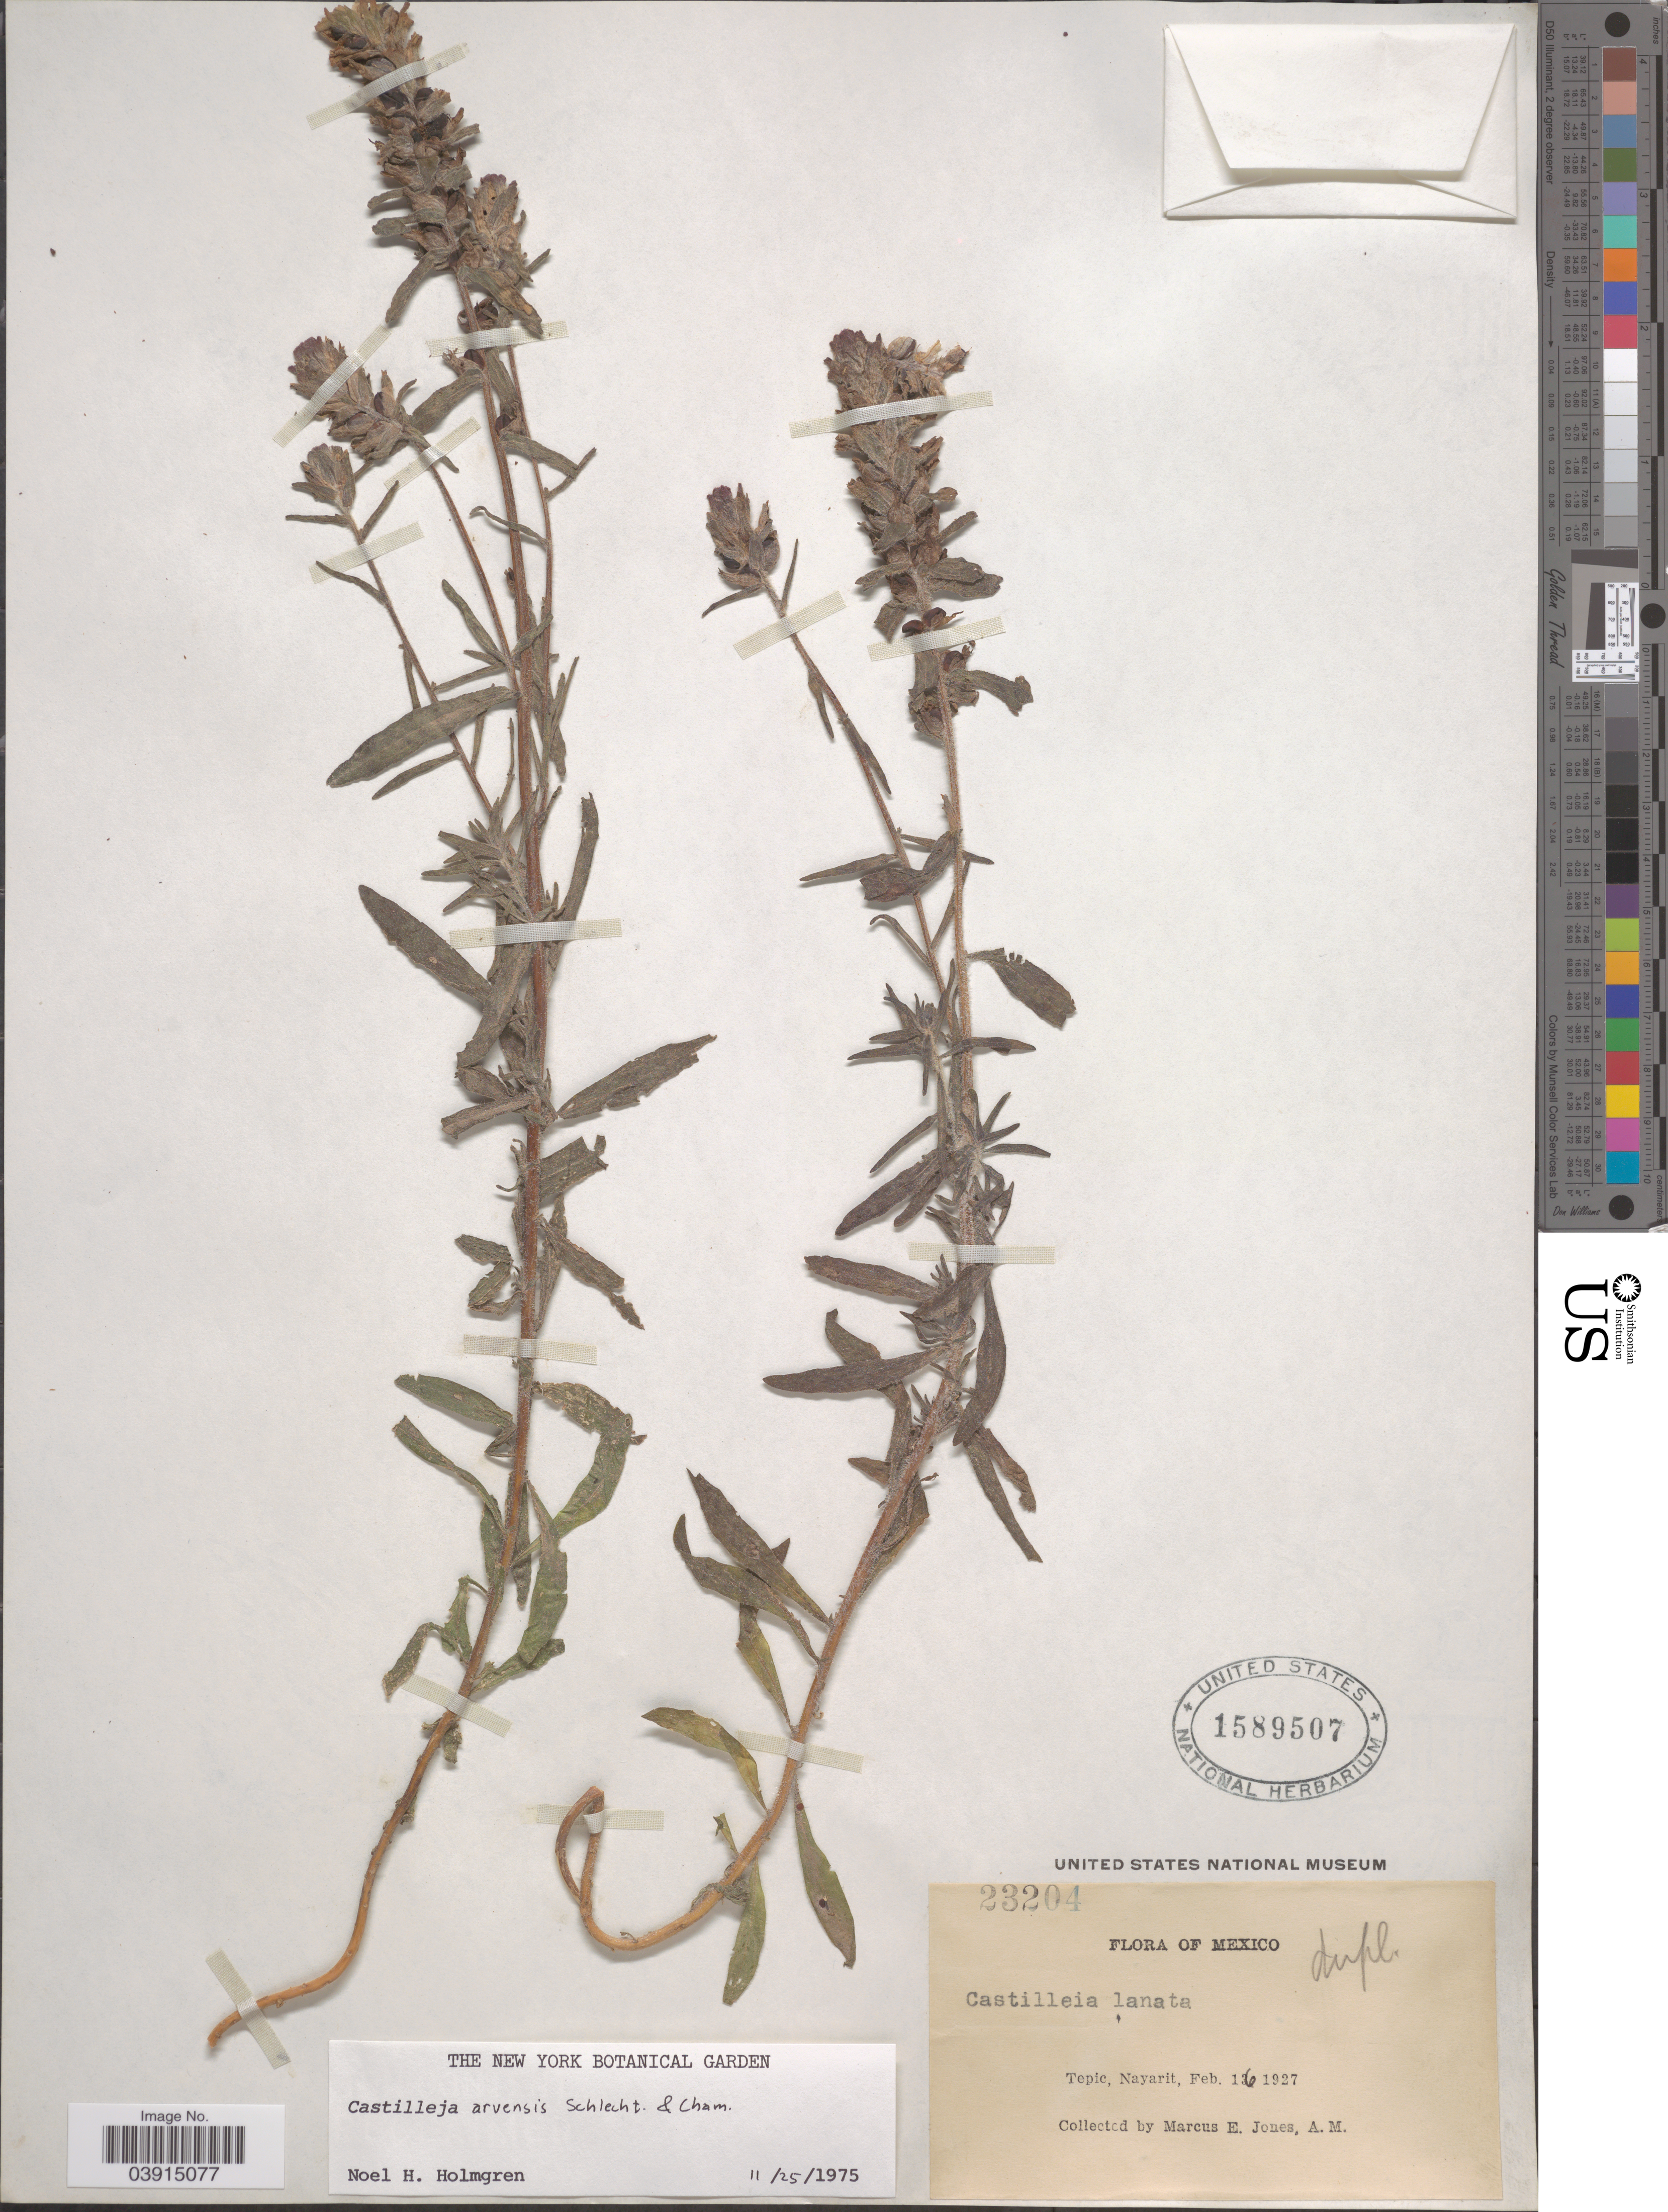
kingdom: Plantae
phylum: Tracheophyta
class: Magnoliopsida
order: Lamiales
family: Orobanchaceae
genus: Castilleja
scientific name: Castilleja arvensis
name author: Schltdl. & Cham.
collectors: M. E. Jones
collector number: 23204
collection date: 1927-02-16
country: Mexico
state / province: Nayarit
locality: Tepic.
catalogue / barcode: US 1589507